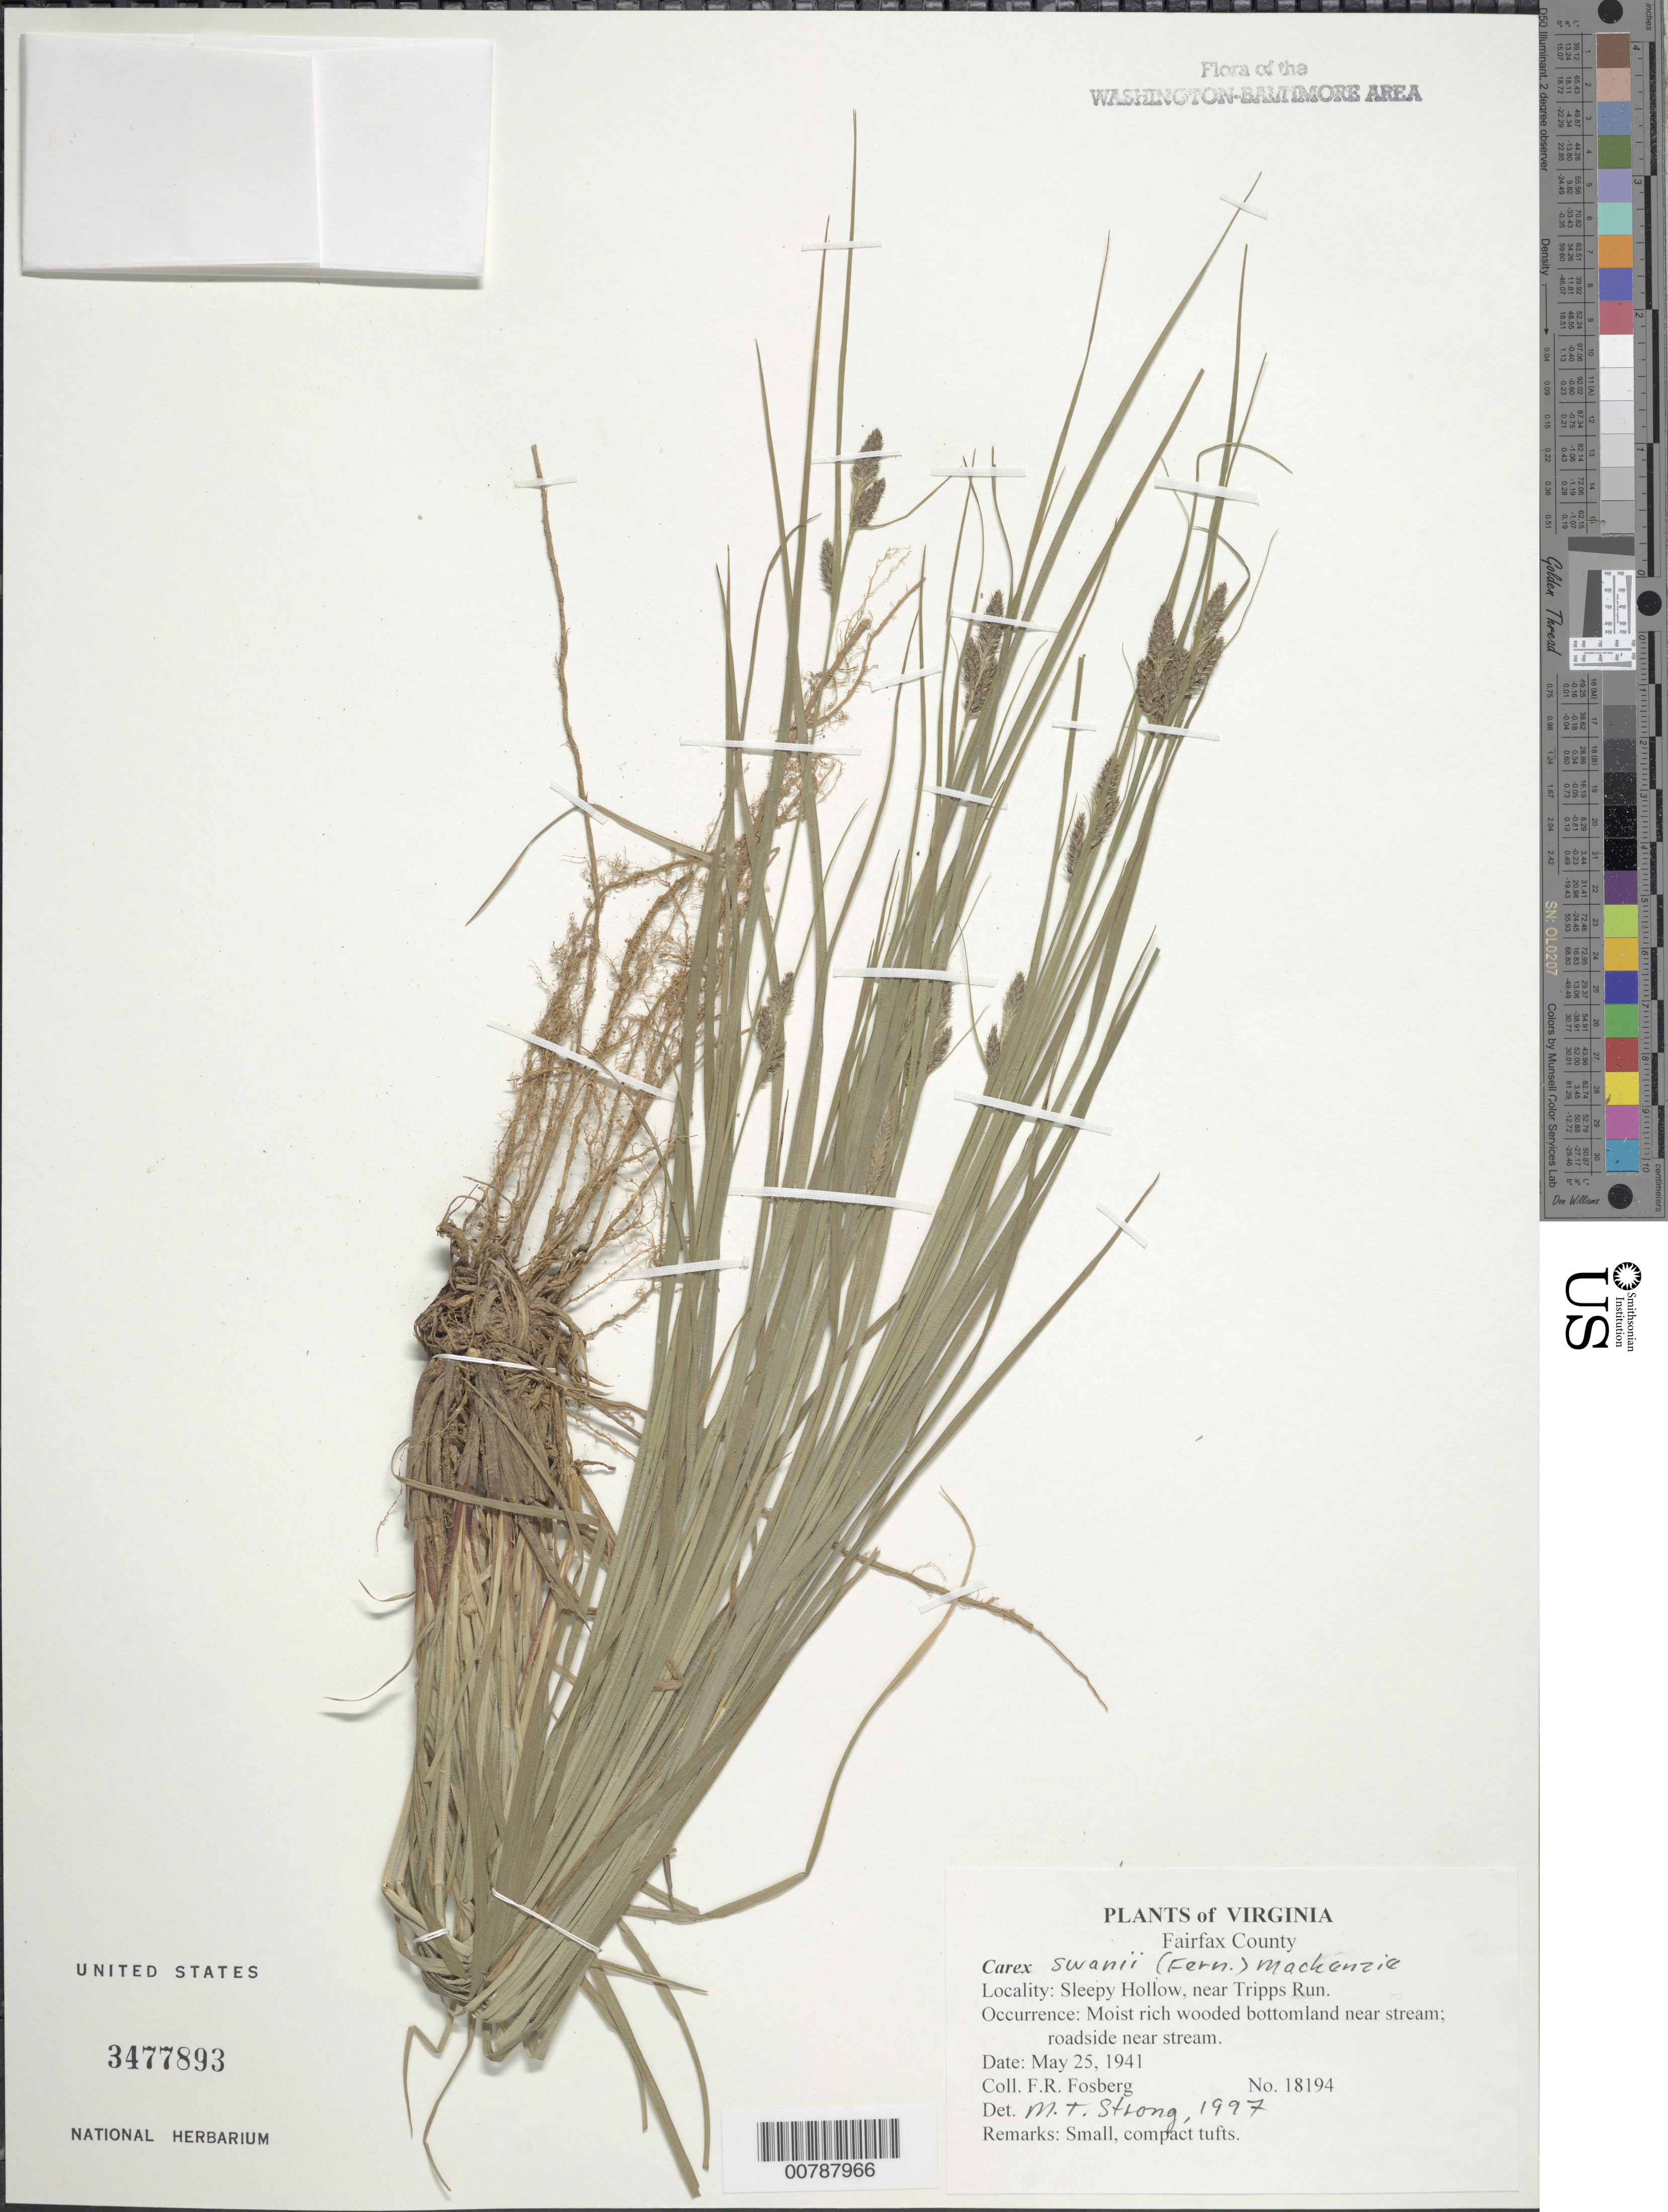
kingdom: Plantae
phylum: Tracheophyta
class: Liliopsida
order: Poales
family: Cyperaceae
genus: Carex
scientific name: Carex swanii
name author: (Fernald) Mack.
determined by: Strong, M. T., (US), Smithsonian Institution - National Museum of Natural History (UNITED STATES)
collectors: F. R. Fosberg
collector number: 18194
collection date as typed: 25 May 1941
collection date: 1941-05-25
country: United States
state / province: Virginia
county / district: Fairfax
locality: Sleepy Hollow, near Tripps Run.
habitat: Moist rich wooded bottomland near stream; roadside near stream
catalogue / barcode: US 3477893